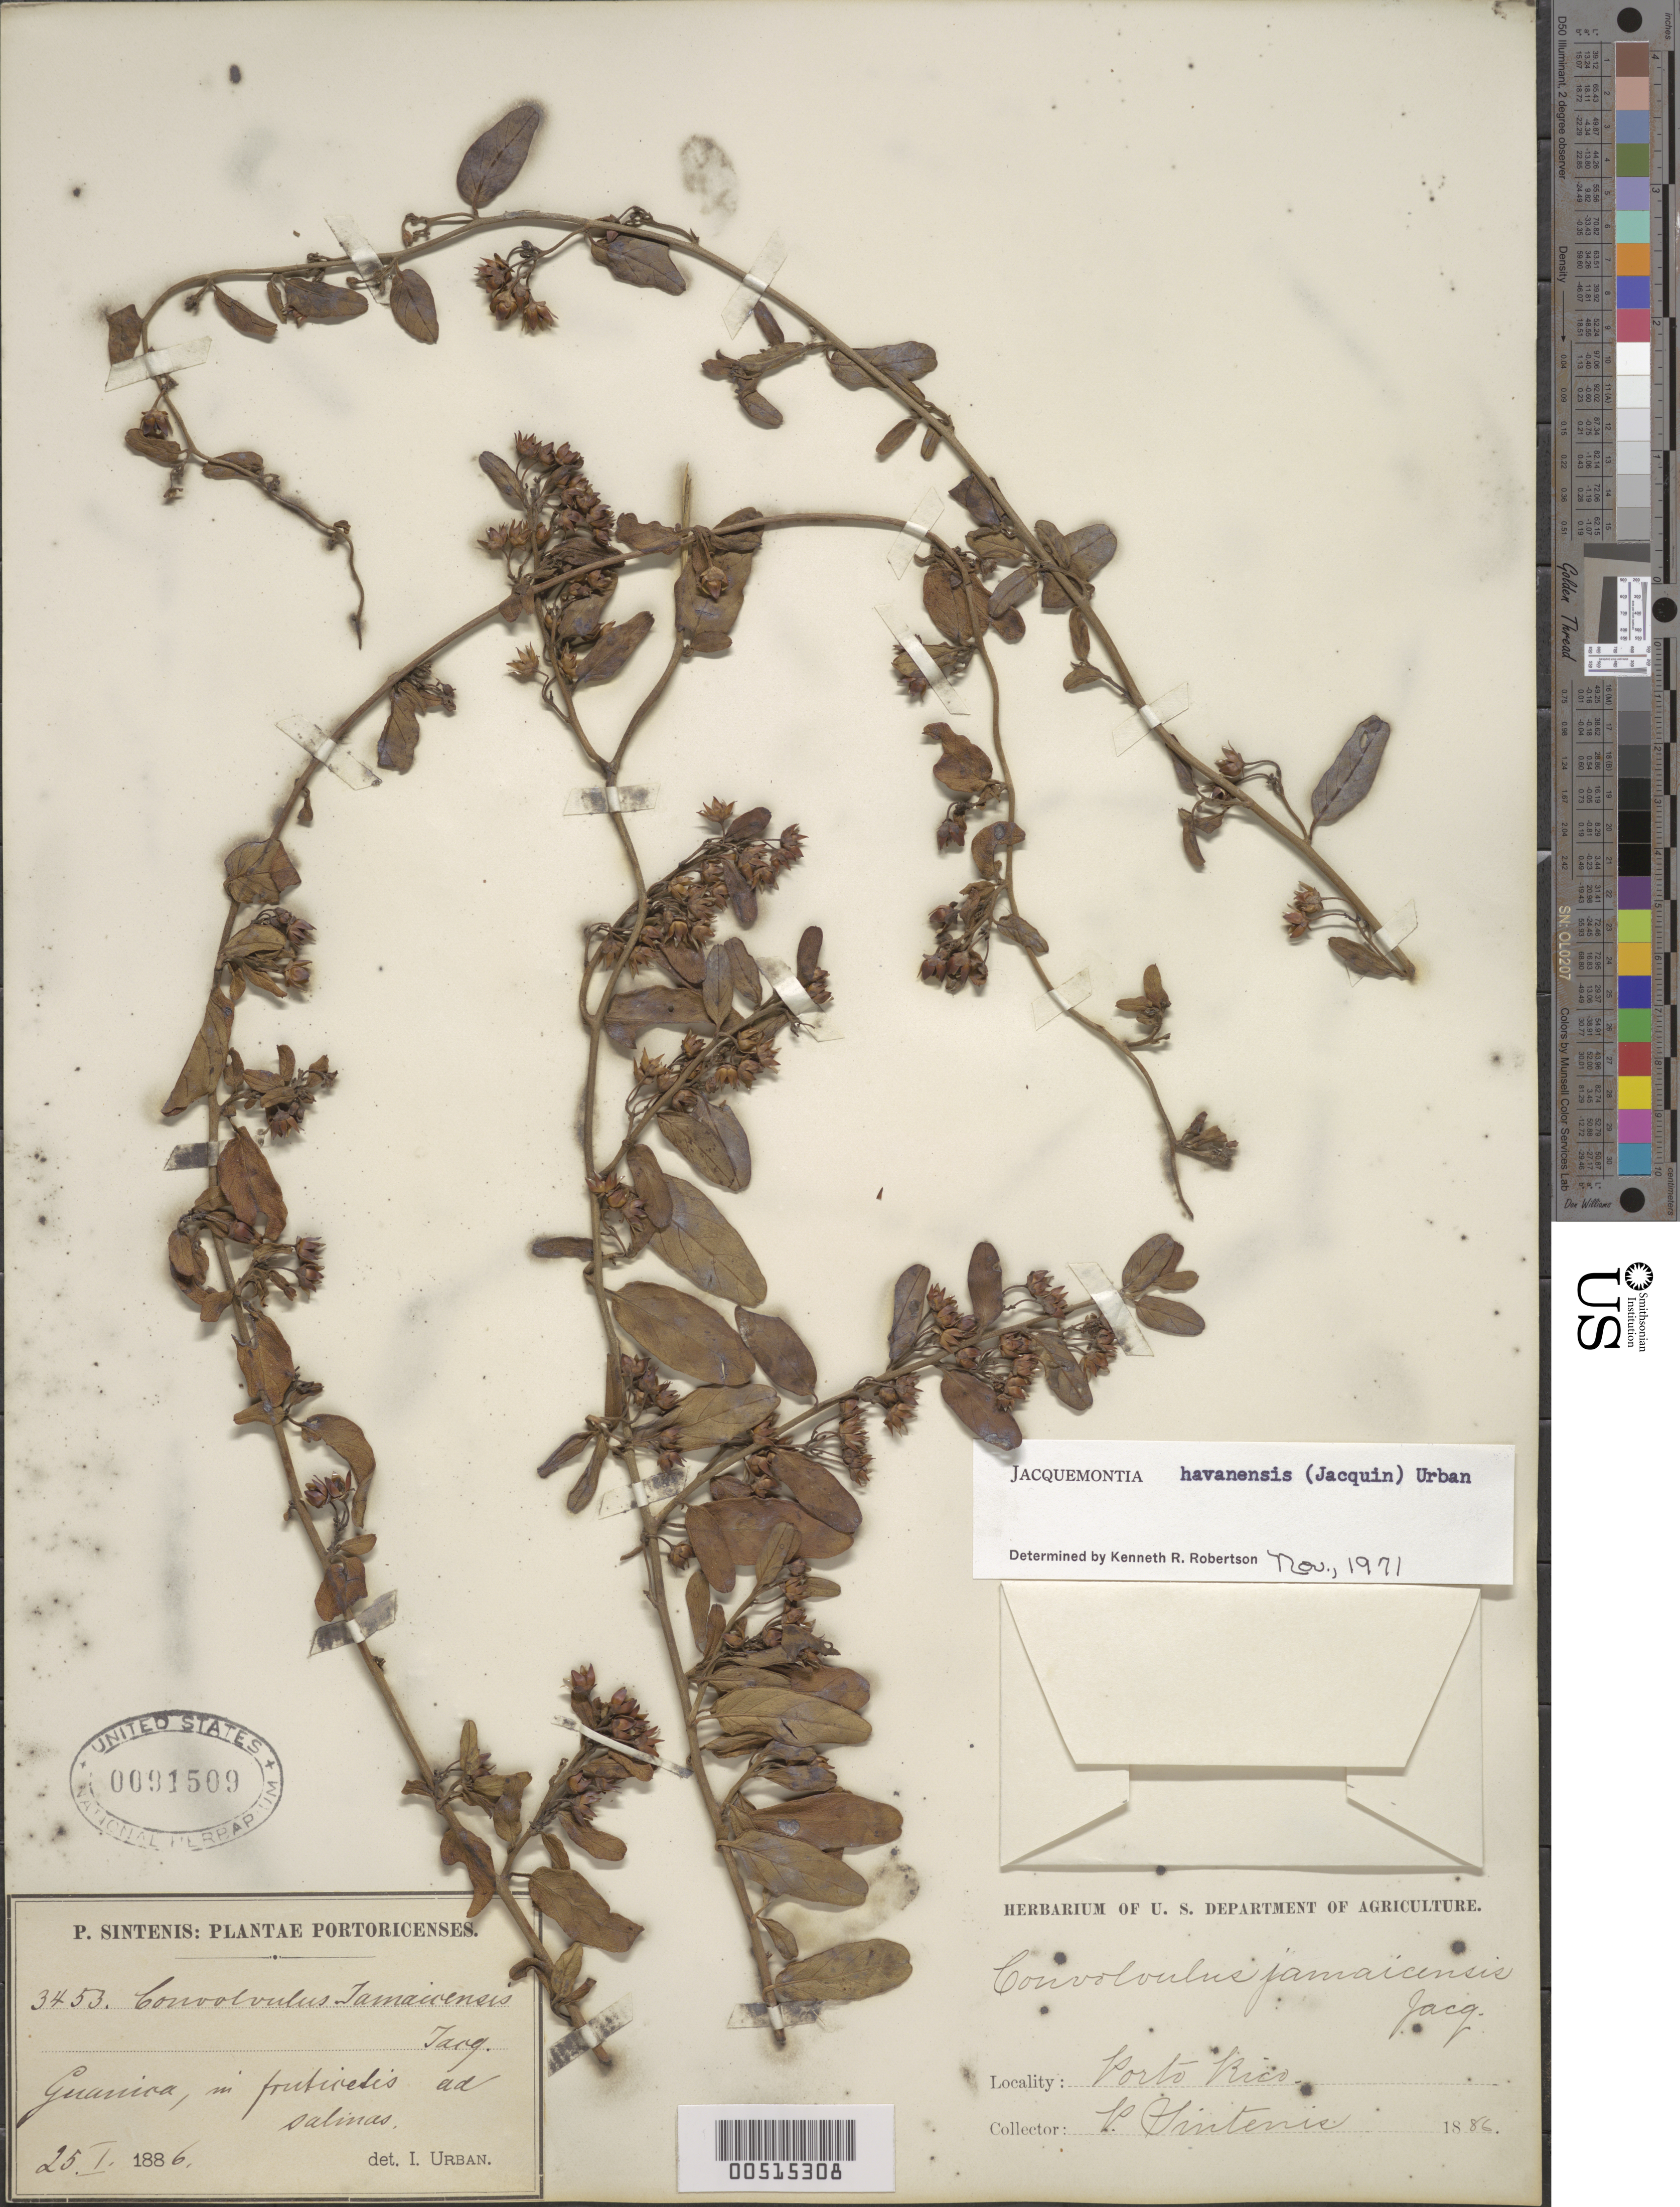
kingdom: Plantae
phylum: Tracheophyta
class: Magnoliopsida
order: Solanales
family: Convolvulaceae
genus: Jacquemontia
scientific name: Jacquemontia havanensis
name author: (Jacq.) Urb.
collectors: P. Sintenis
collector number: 3453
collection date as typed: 25 Jan 1886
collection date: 1886-01-25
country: Puerto Rico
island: Greater Antilles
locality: Guanica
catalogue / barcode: US 91509